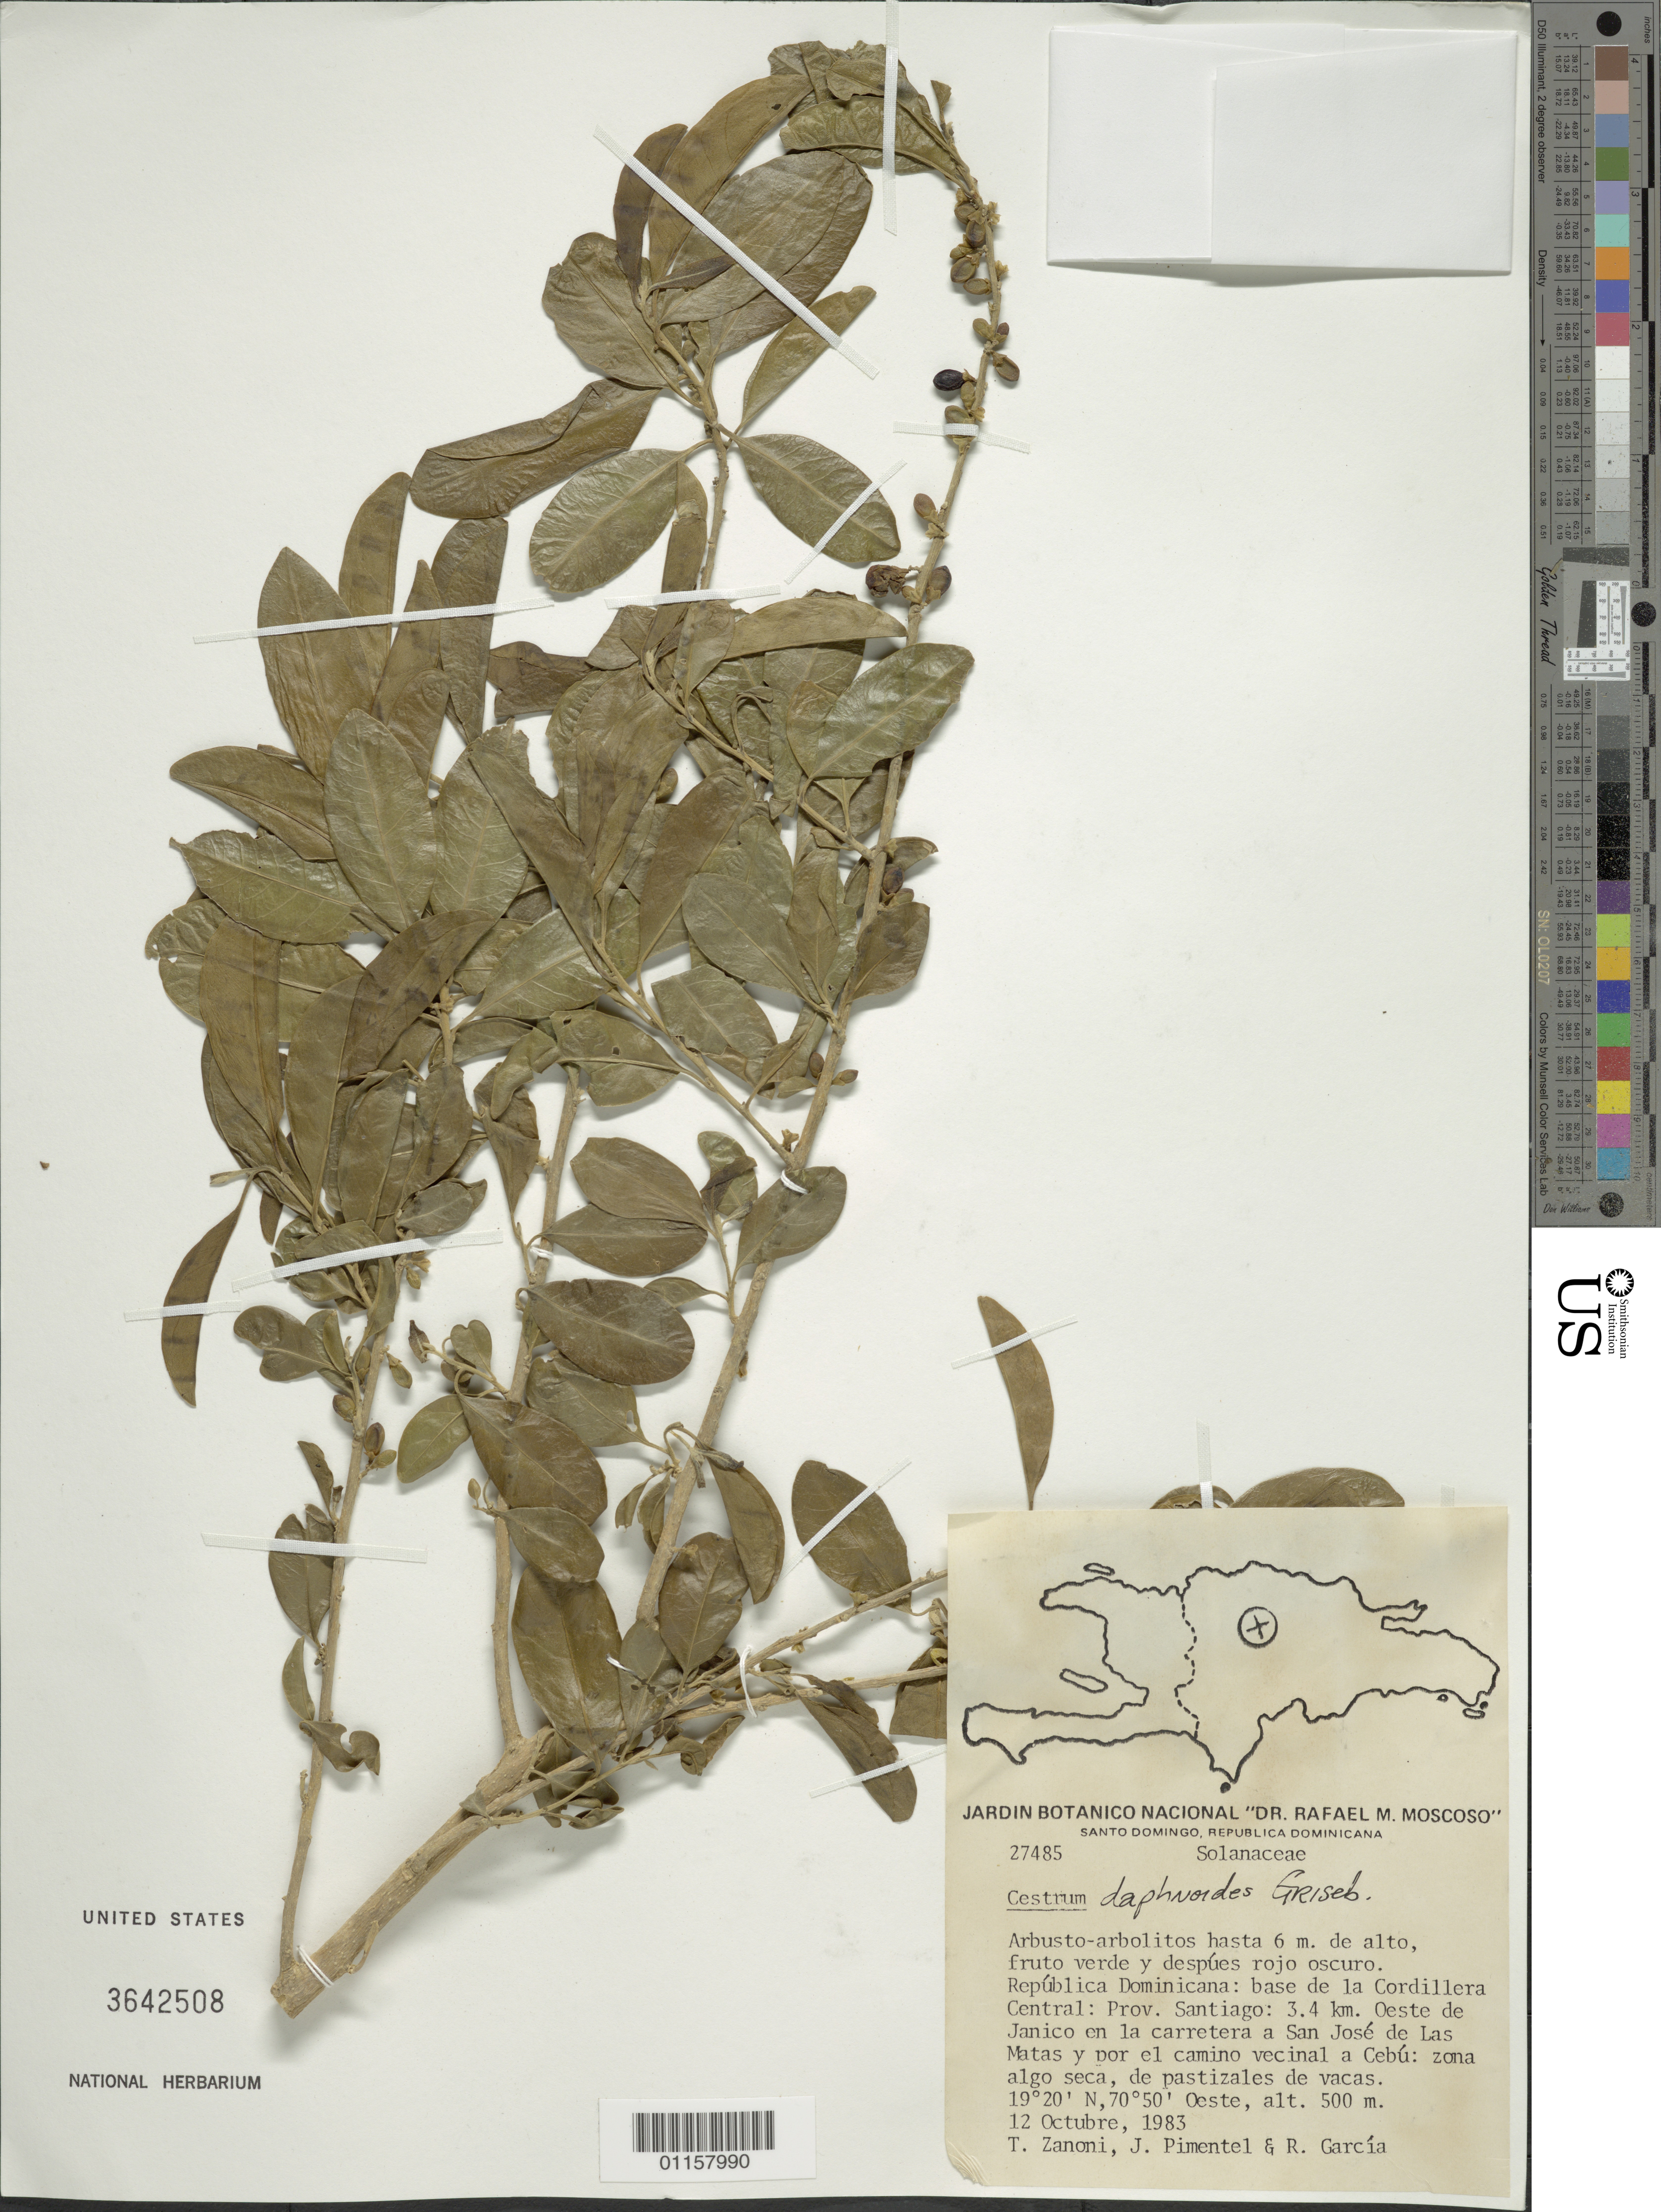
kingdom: Plantae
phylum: Tracheophyta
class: Magnoliopsida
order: Solanales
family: Solanaceae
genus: Cestrum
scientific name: Cestrum daphnoides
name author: Griseb.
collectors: T. A. Zanoni, J. Pimentel & R. García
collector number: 27485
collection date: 1983-10-12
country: Dominican Republic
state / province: Santiago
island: Hispaniola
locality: Cordillera Central, base; 3.4 km Oeste de Janico en la carretera a San José de Las Matas y por el camino vecinal a Cebú.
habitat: Zona algo seca, de pastizales de vacas.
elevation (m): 500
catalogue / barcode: US 3642508